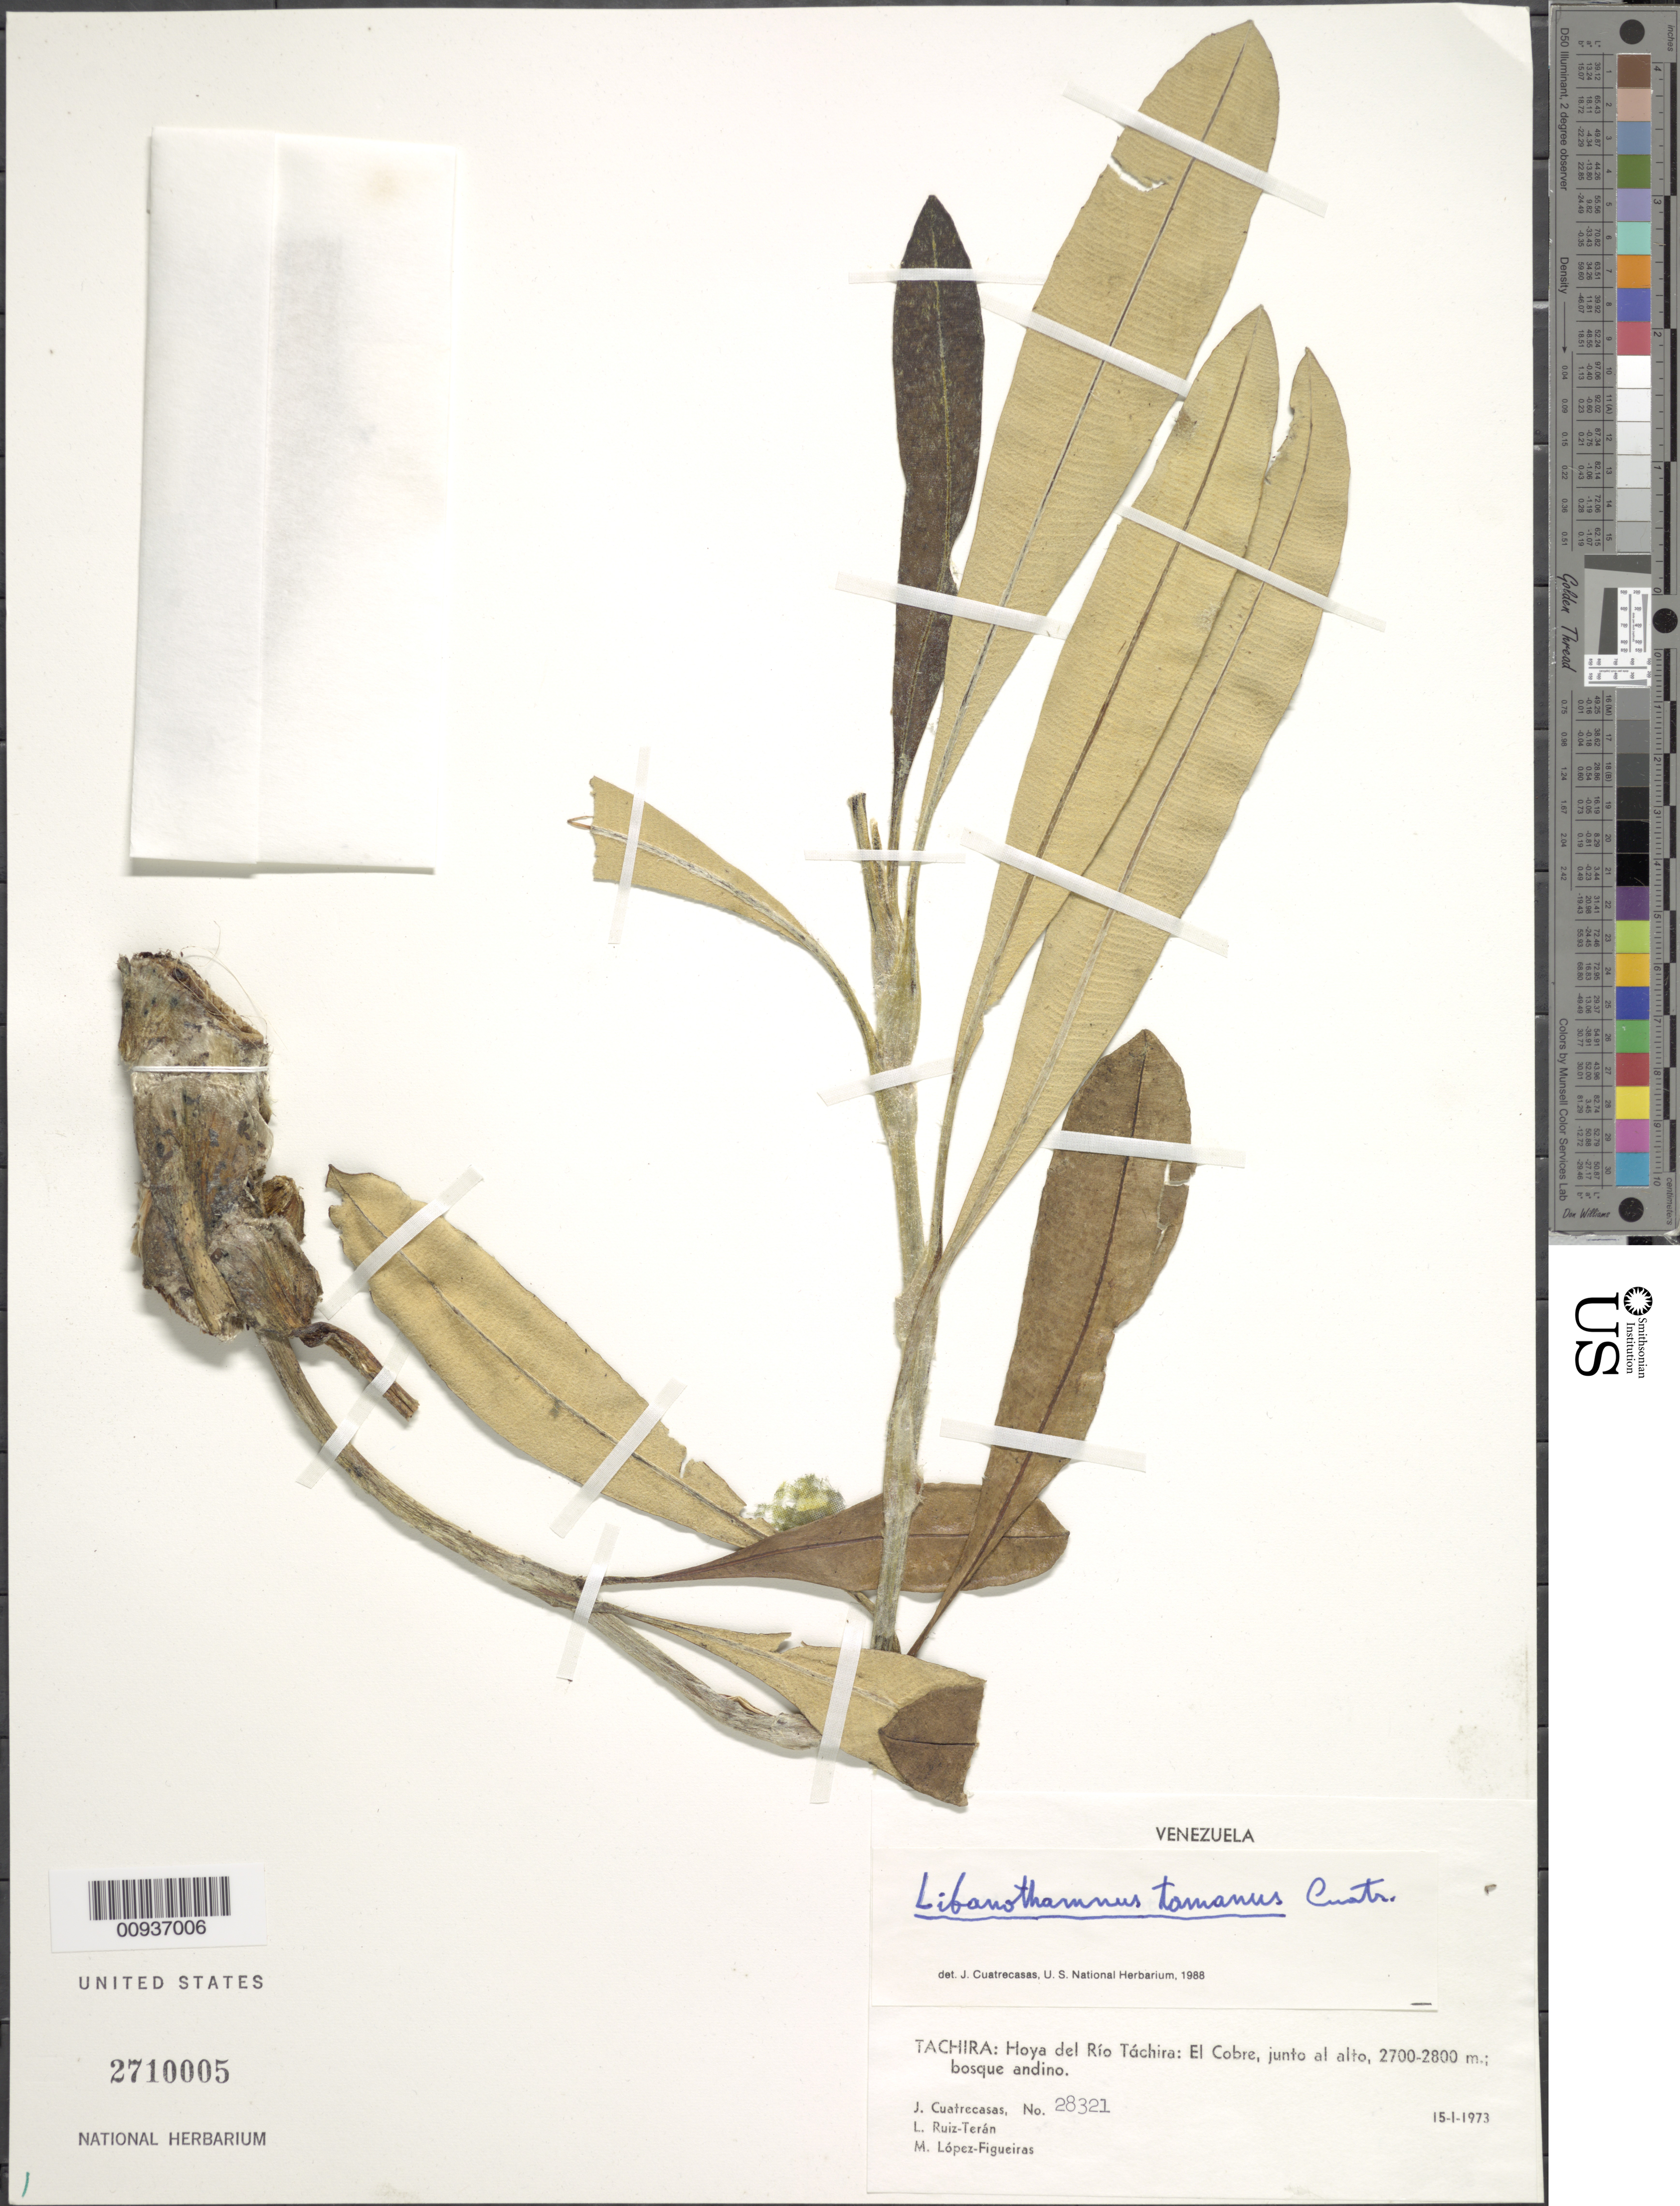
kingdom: Plantae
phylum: Tracheophyta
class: Magnoliopsida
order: Asterales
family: Asteraceae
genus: Libanothamnus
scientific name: Libanothamnus tamanus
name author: (Cuatrec.) Cuatrec.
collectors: J. Cuatrecasas, L. E. Ruíz-Terán & M. López Figueiras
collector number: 28321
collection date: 1973-01-15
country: Venezuela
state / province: Tachira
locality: Hoya del Rio Tachira, El Cobre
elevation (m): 2700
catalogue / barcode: US 2710005